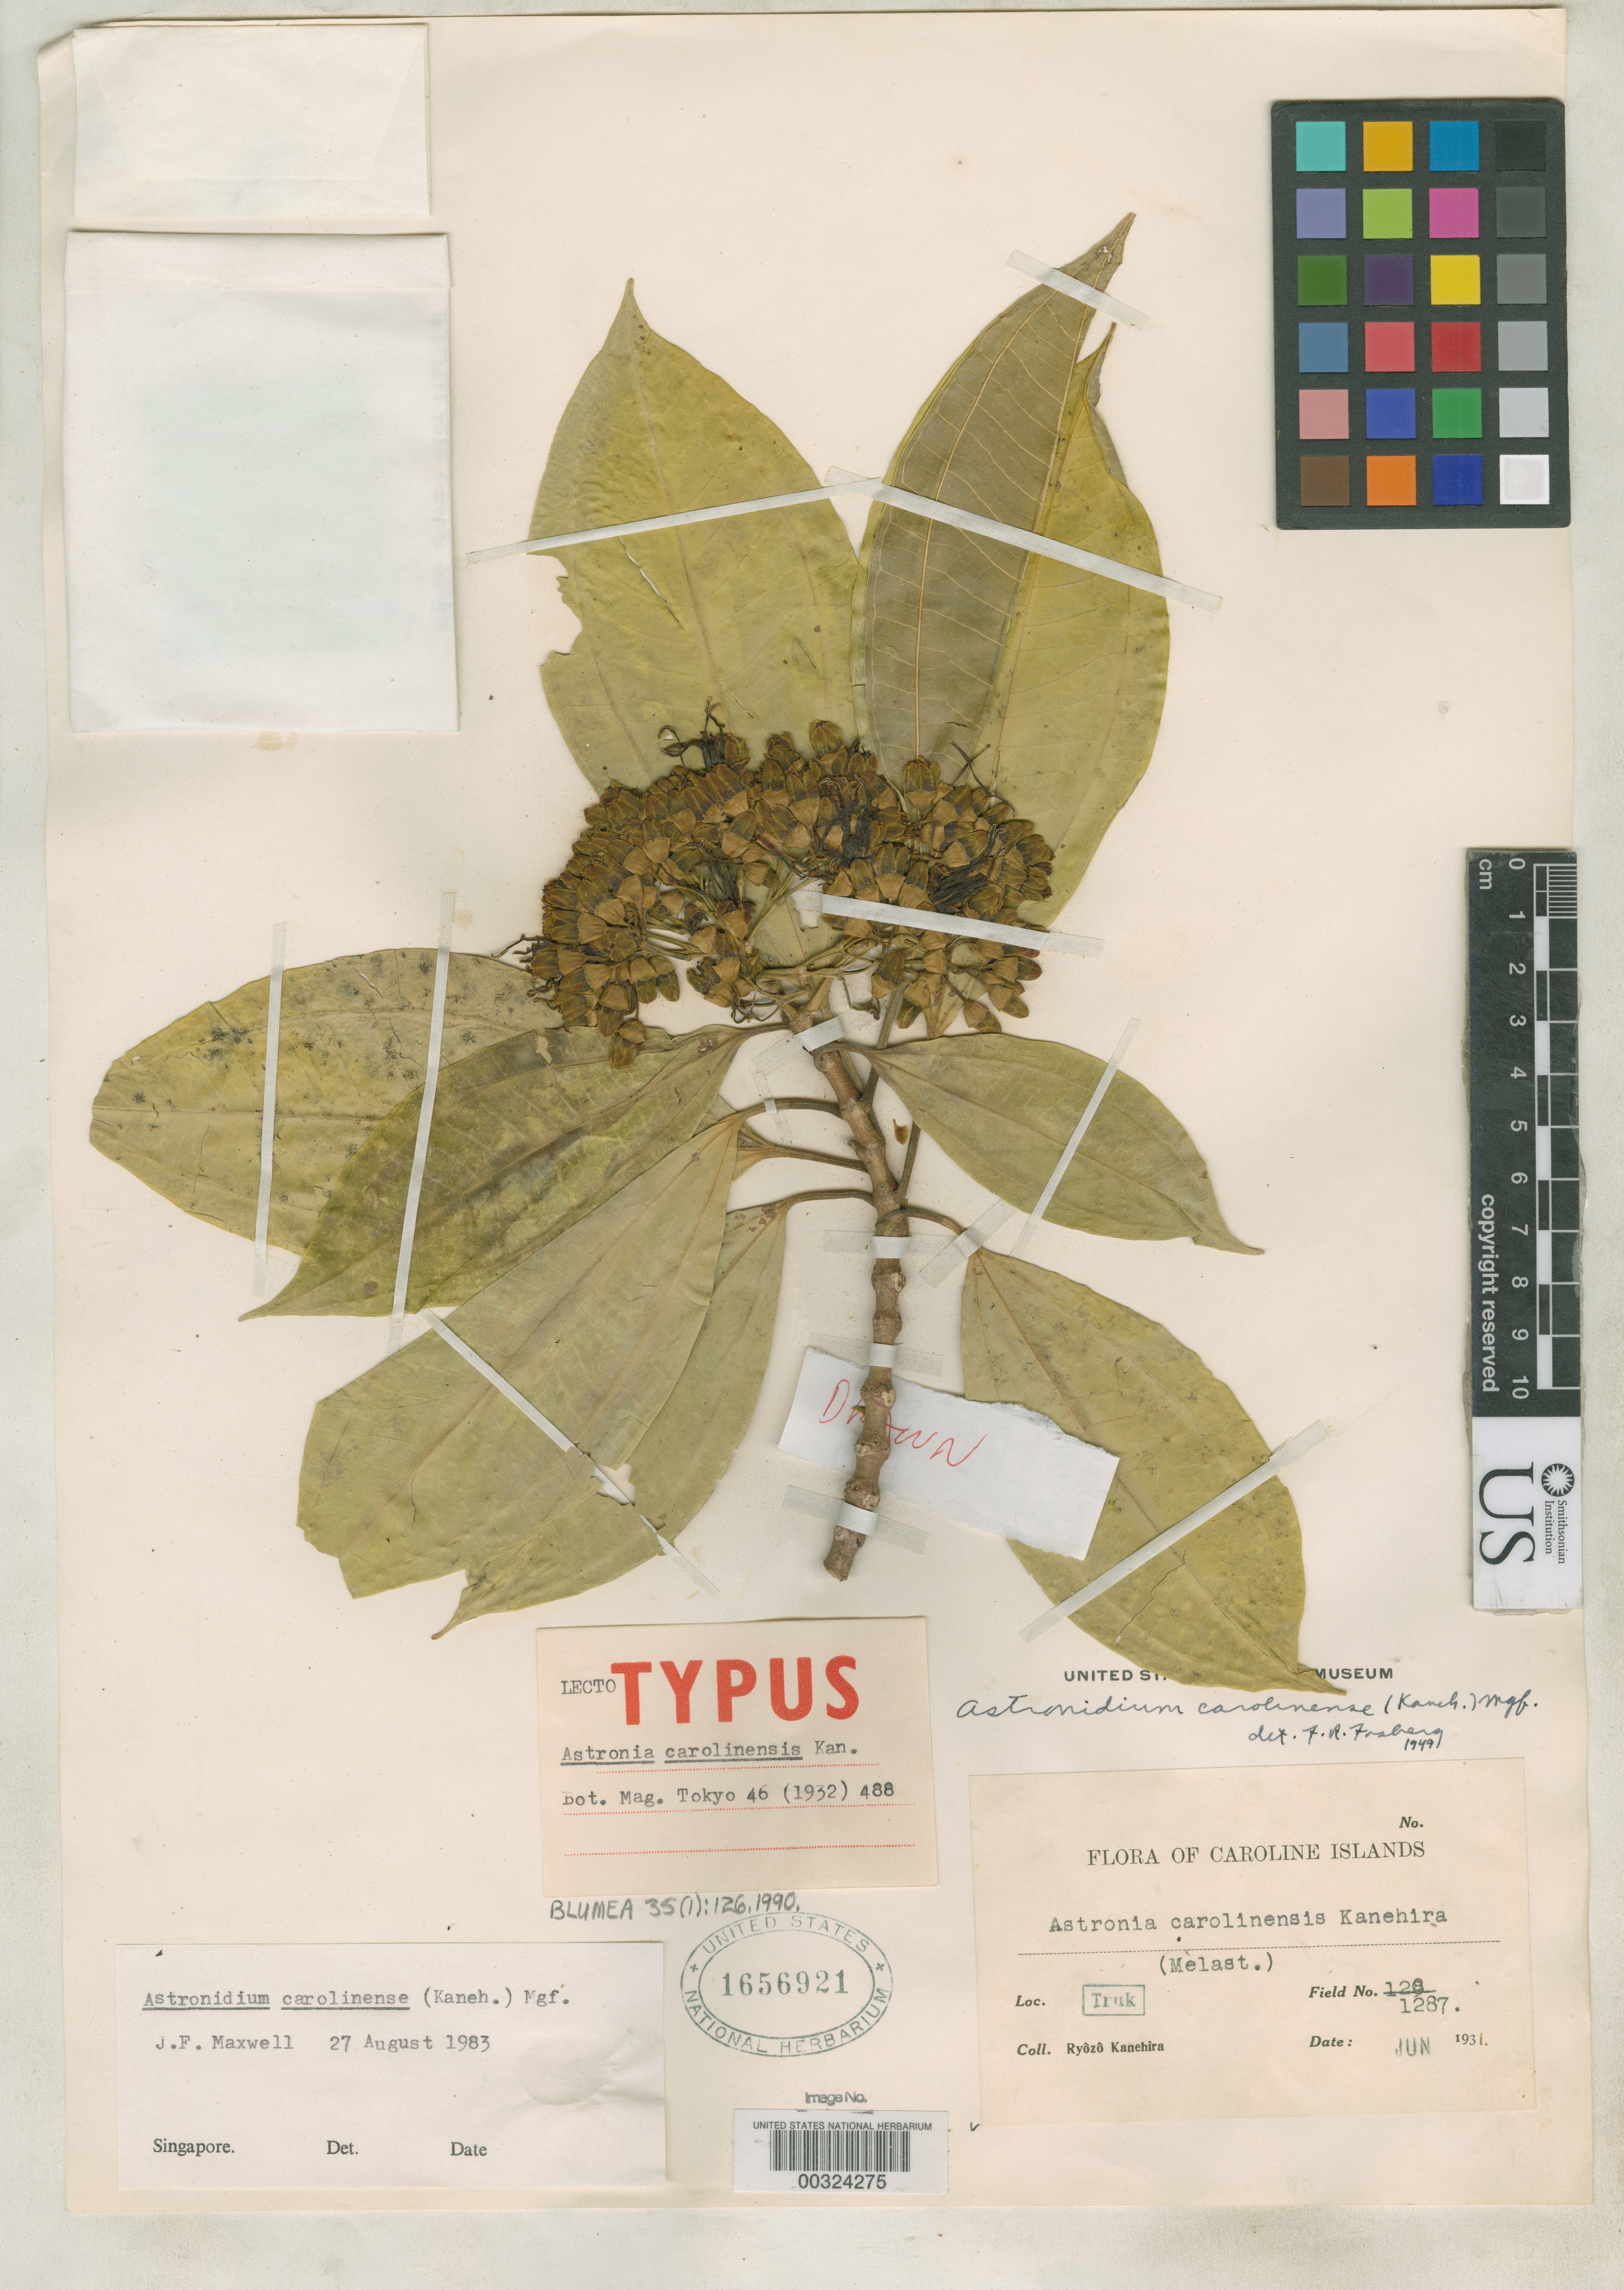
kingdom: Plantae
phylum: Tracheophyta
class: Magnoliopsida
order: Myrtales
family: Melastomataceae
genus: Astronia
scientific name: Astronia carolinensis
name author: Kaneh.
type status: Isolectotype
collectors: R. Kanehira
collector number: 1287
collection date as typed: Jun 1931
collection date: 1931-06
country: Micronesia, Federated States of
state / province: Truk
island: Truk (Chuuk) Is.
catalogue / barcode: US 1656921